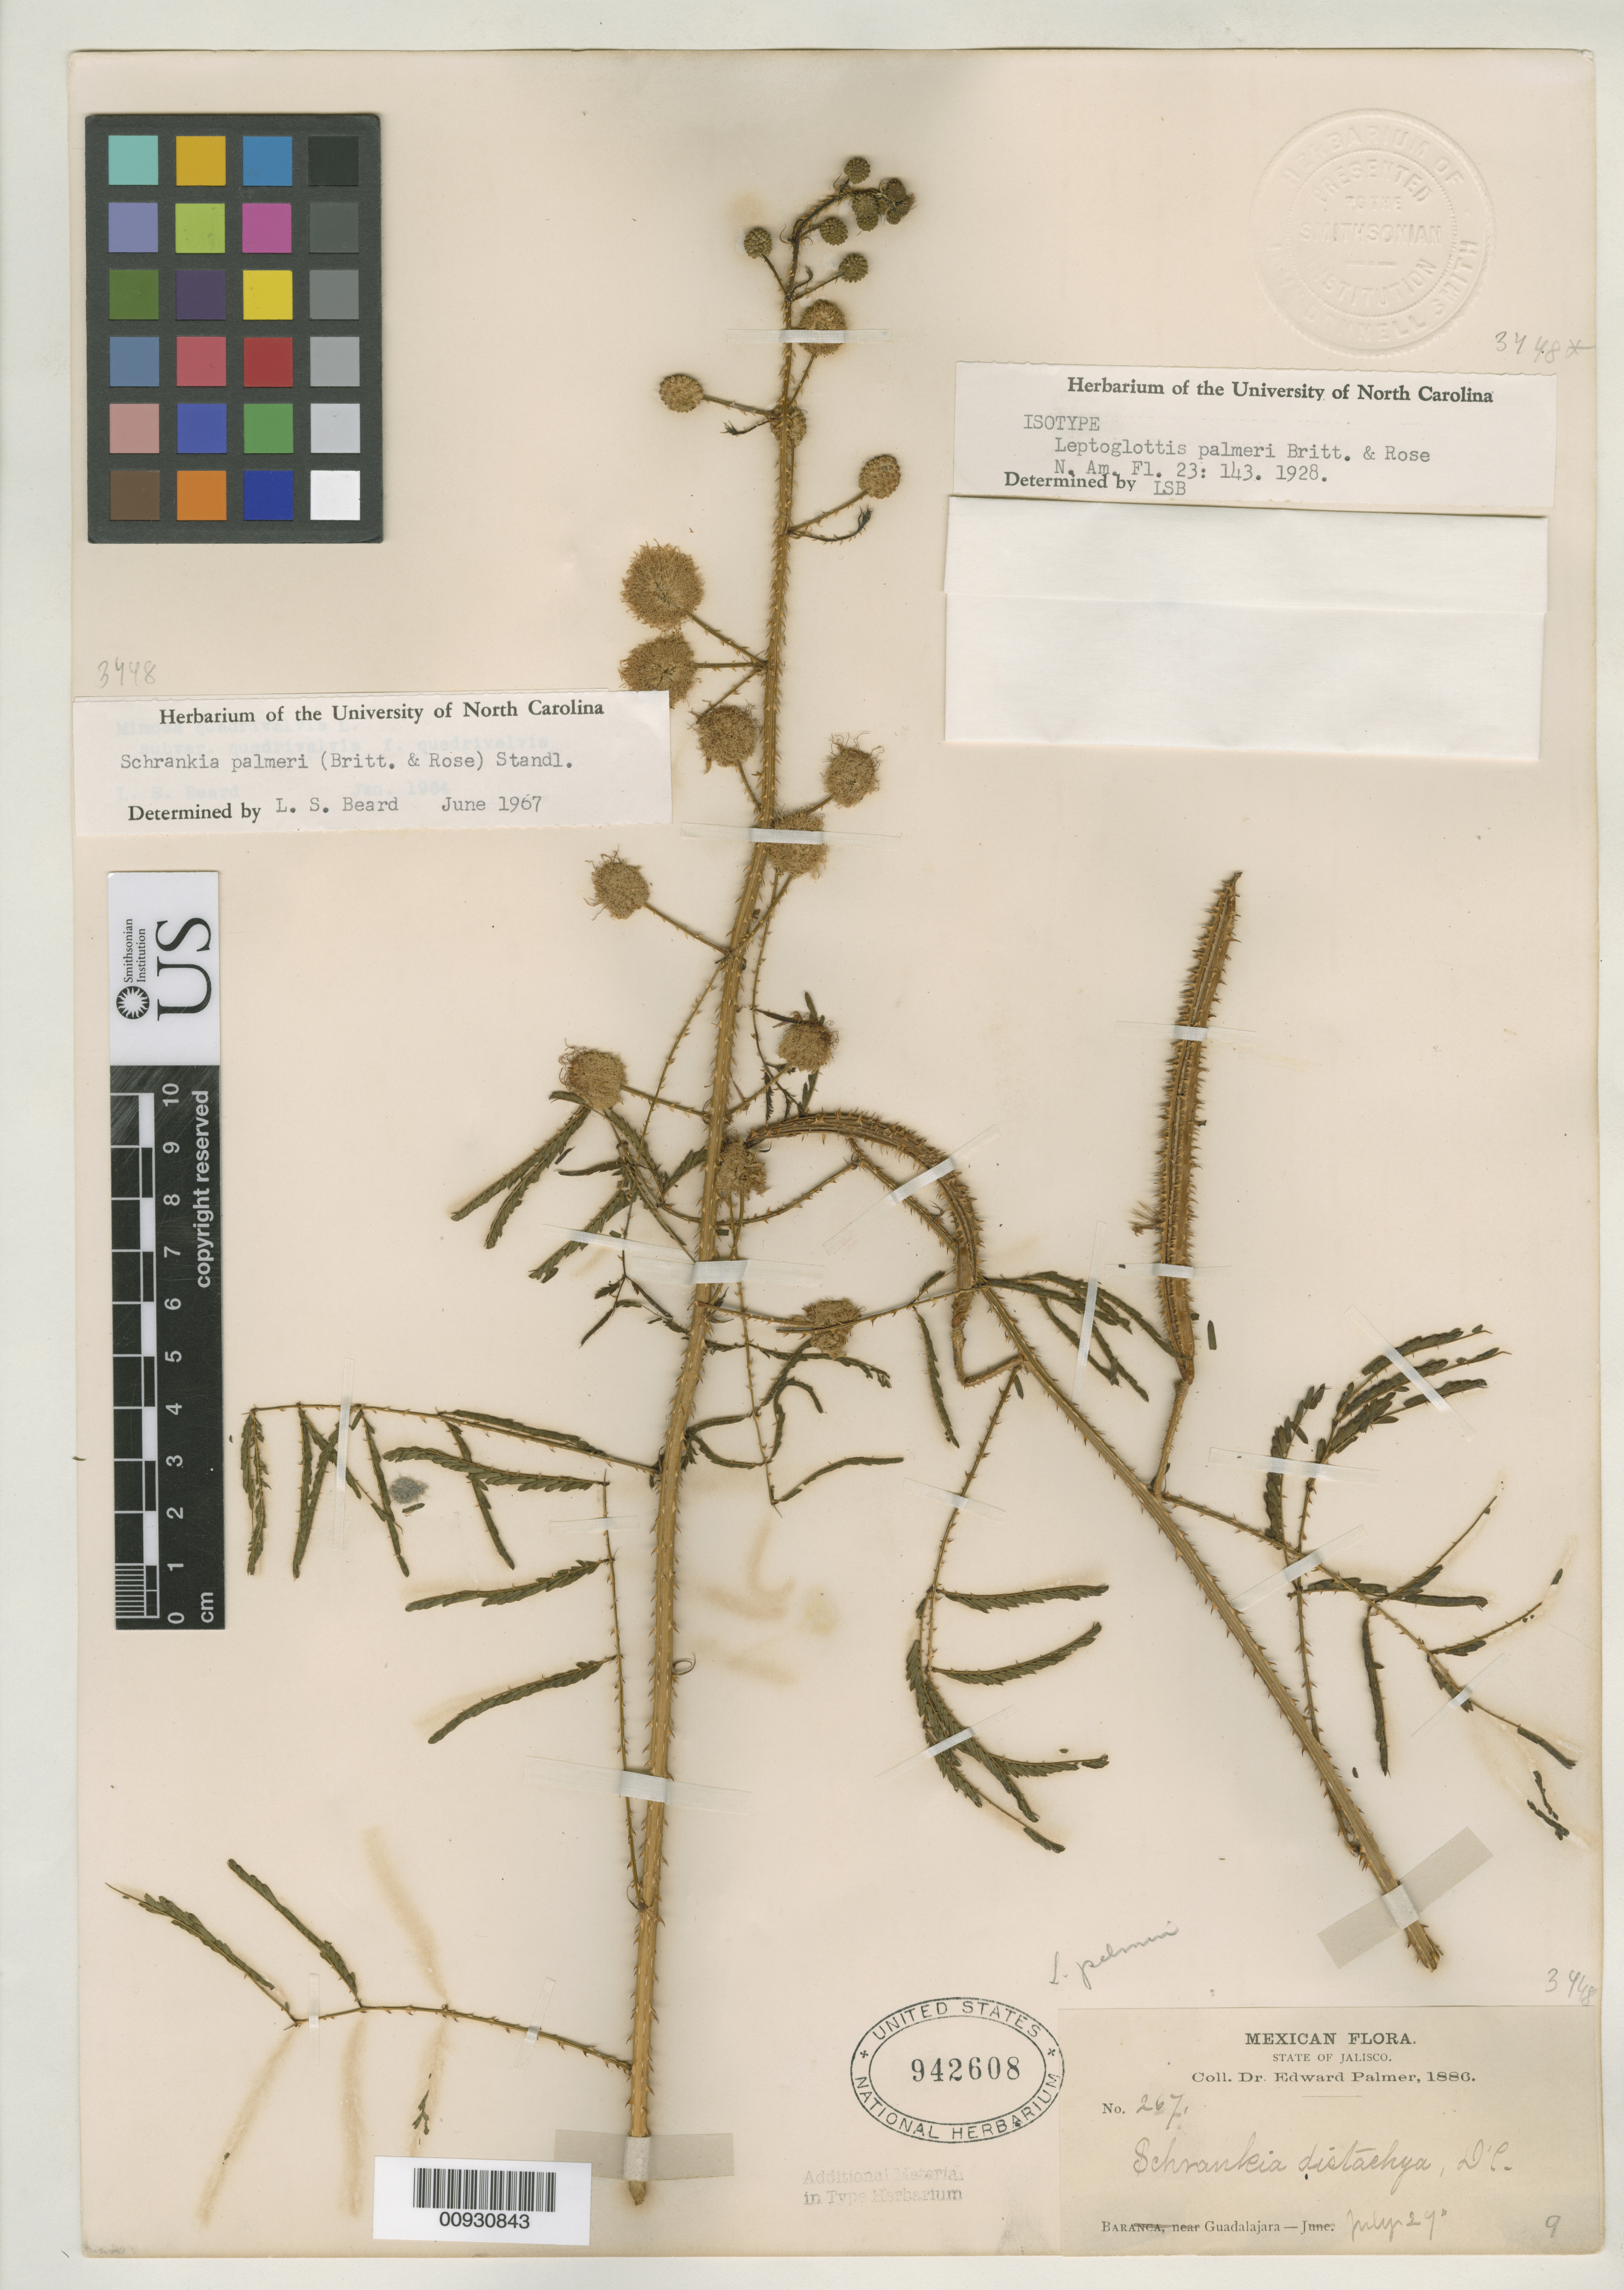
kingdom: Plantae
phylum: Tracheophyta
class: Magnoliopsida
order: Fabales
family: Fabaceae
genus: Leptoglottis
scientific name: Leptoglottis palmeri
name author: Britton & Rose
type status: Isotype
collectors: E. Palmer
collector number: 267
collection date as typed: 29 Jul 1880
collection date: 1880-07-29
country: Mexico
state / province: Jalisco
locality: Guadalajara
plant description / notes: Currently accepted name as cited by Barneby (1991).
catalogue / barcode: US 942608